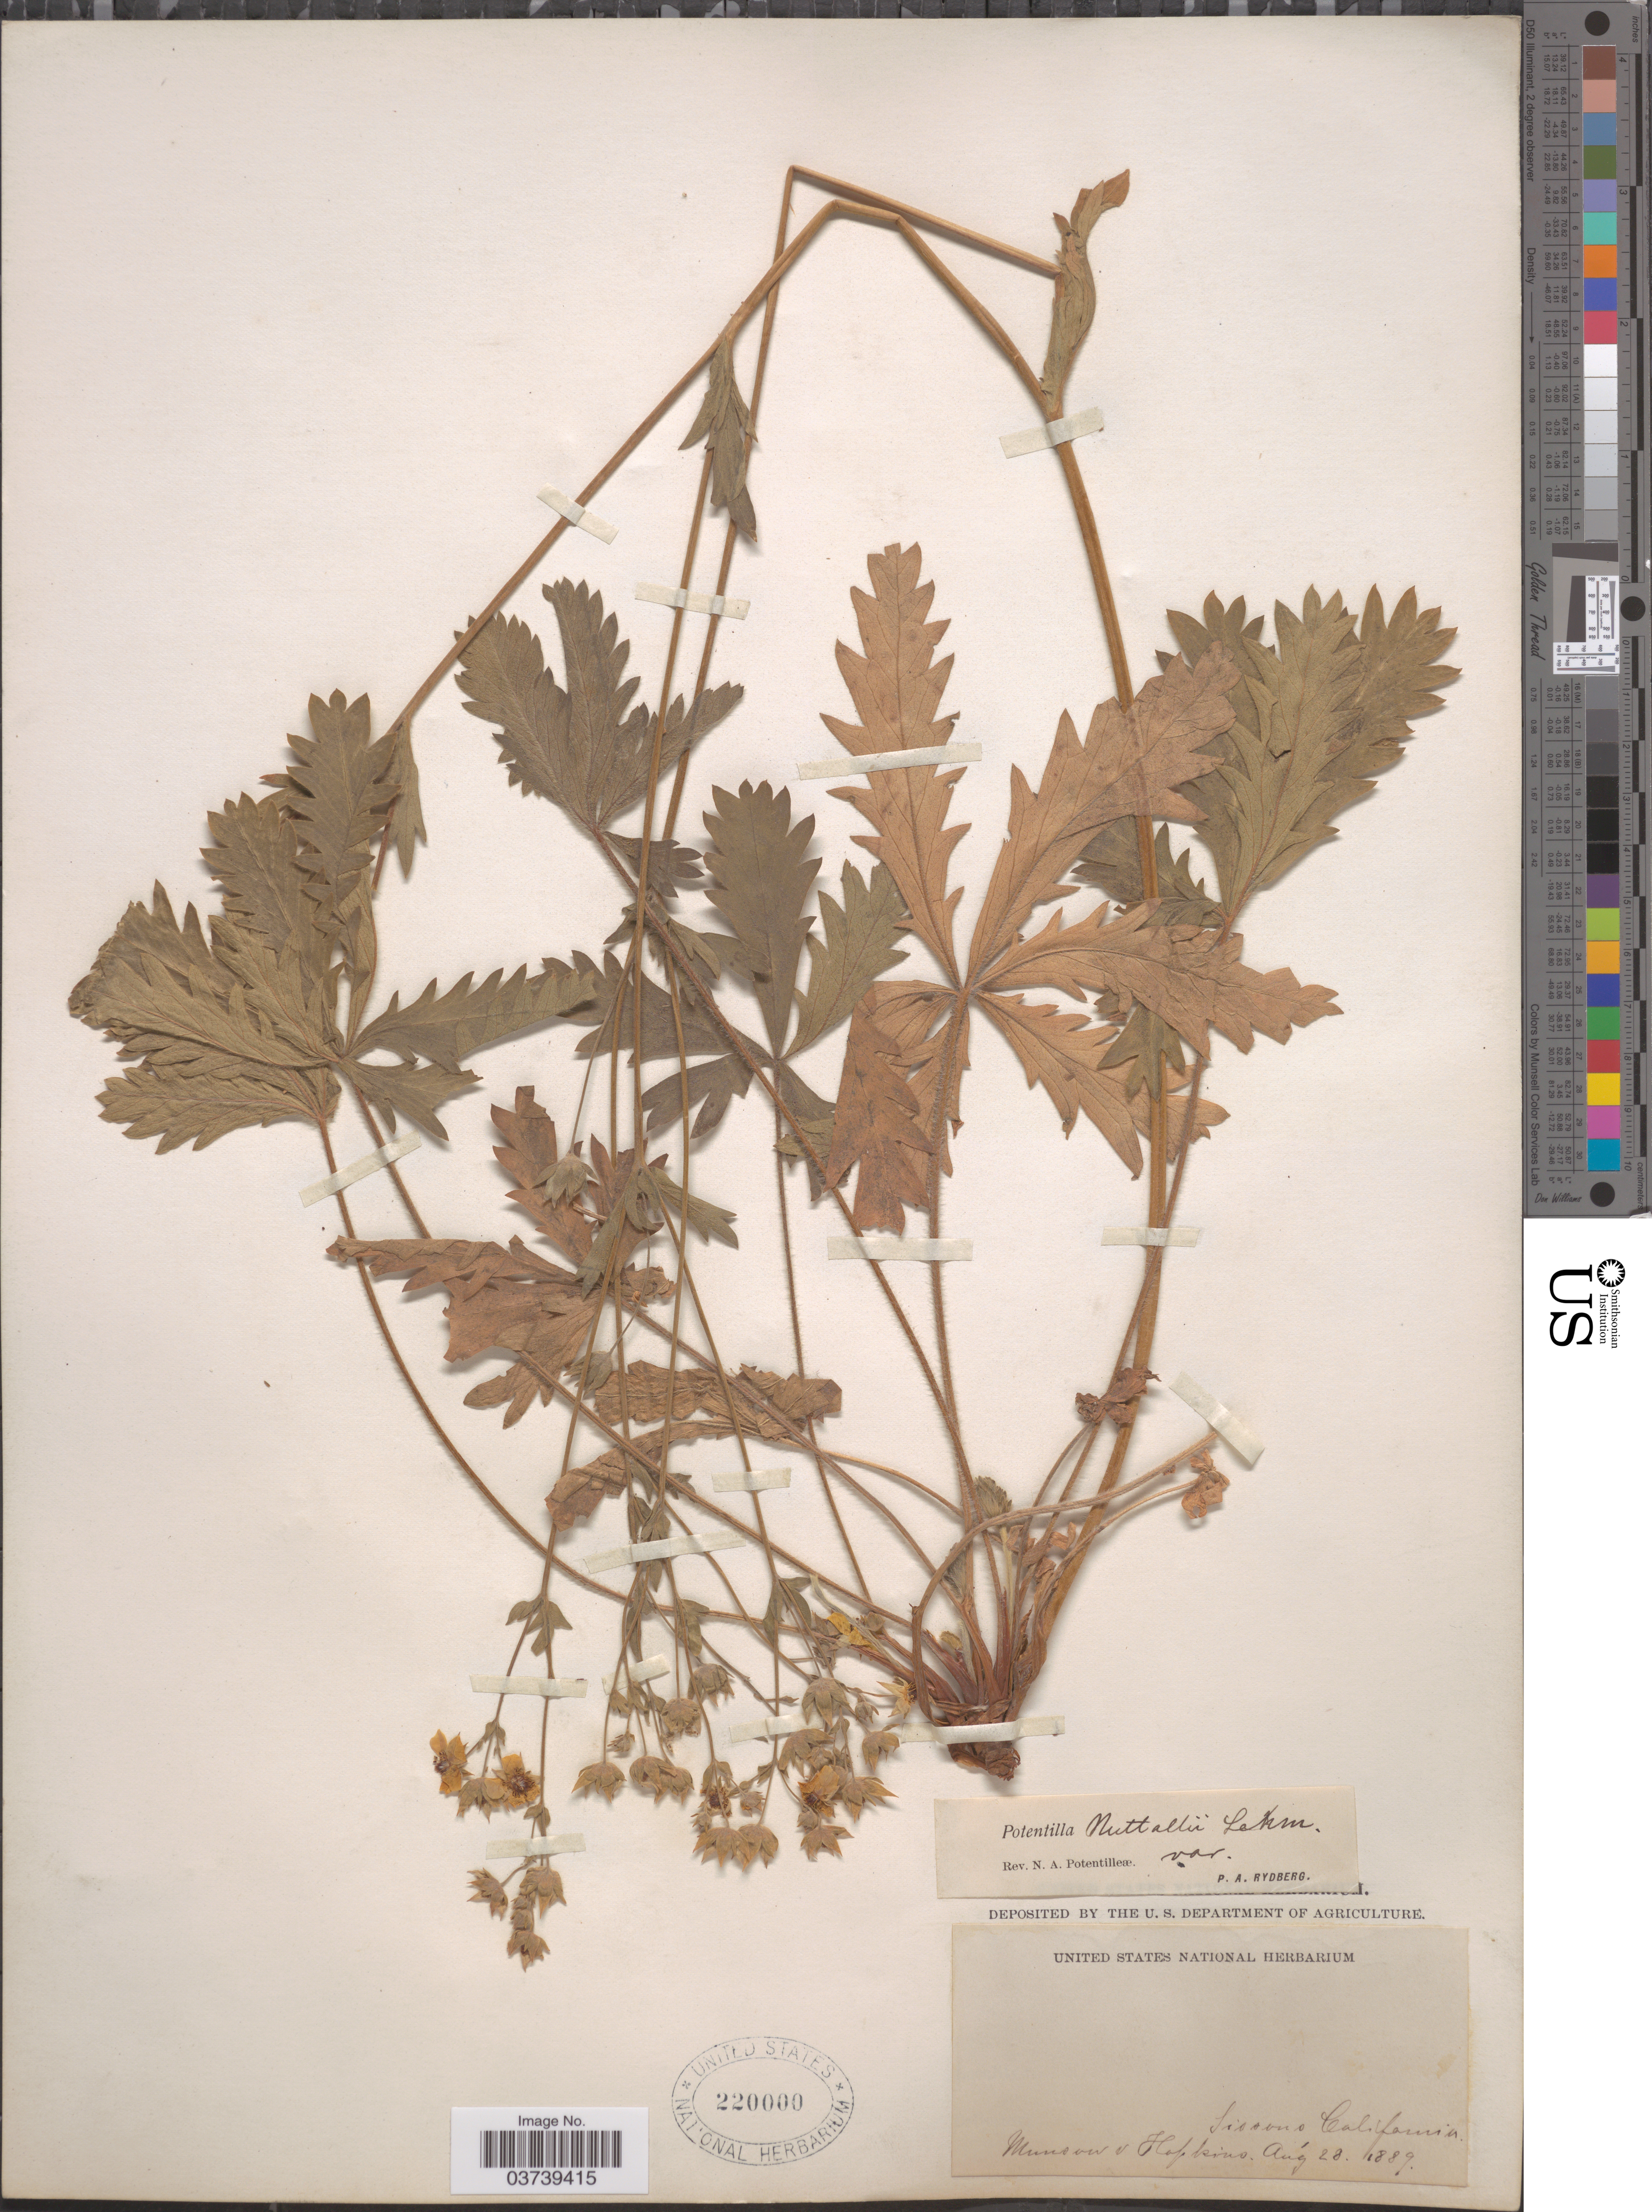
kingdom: Plantae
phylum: Tracheophyta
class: Magnoliopsida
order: Rosales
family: Rosaceae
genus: Potentilla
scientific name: Potentilla gracilis var. fastigiata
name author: (Nutt.) S. Watson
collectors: -. Munson & -. Hopkins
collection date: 1889-08-28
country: United States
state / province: California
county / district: Siskiyou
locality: Sissons.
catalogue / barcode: US 220000